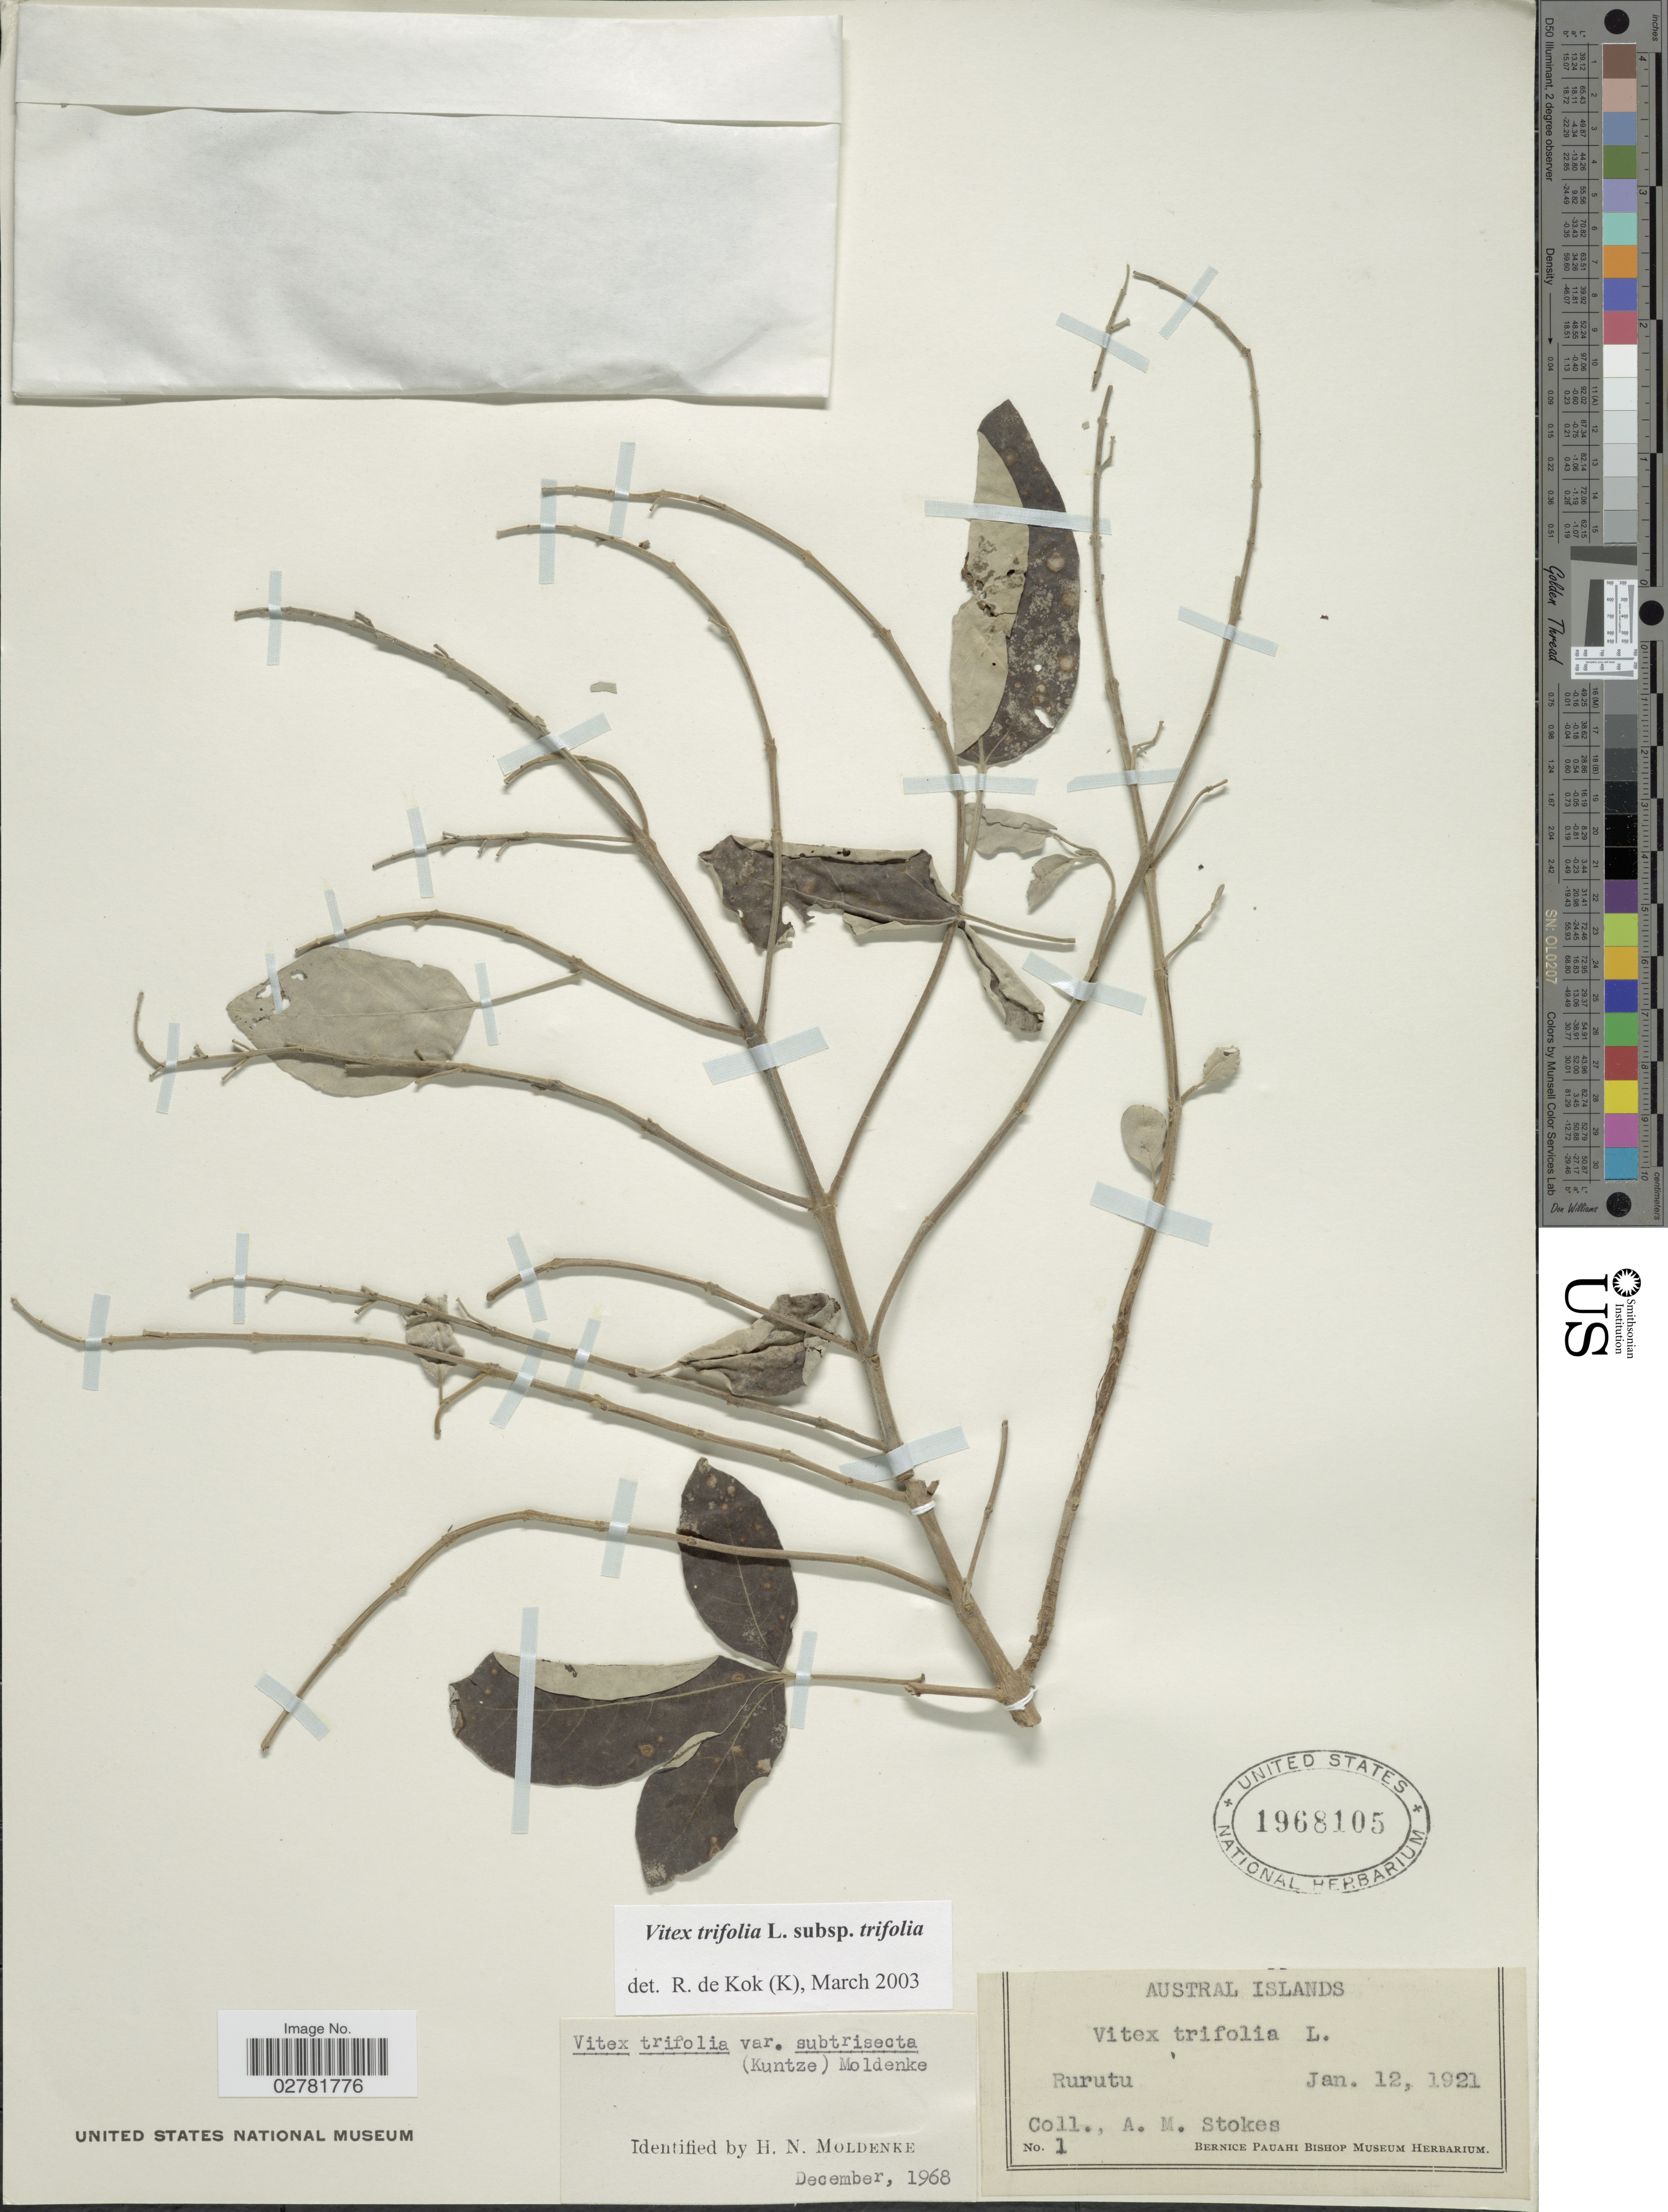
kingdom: Plantae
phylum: Tracheophyta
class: Magnoliopsida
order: Lamiales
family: Lamiaceae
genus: Vitex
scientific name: Vitex trifolia var. trifolia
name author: L.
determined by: Kok, R. de, (K)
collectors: A. M. Stokes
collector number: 1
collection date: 1921-01-12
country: French Polynesia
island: Rurutu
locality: Austral Islands. Rurutu.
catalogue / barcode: US 1968105